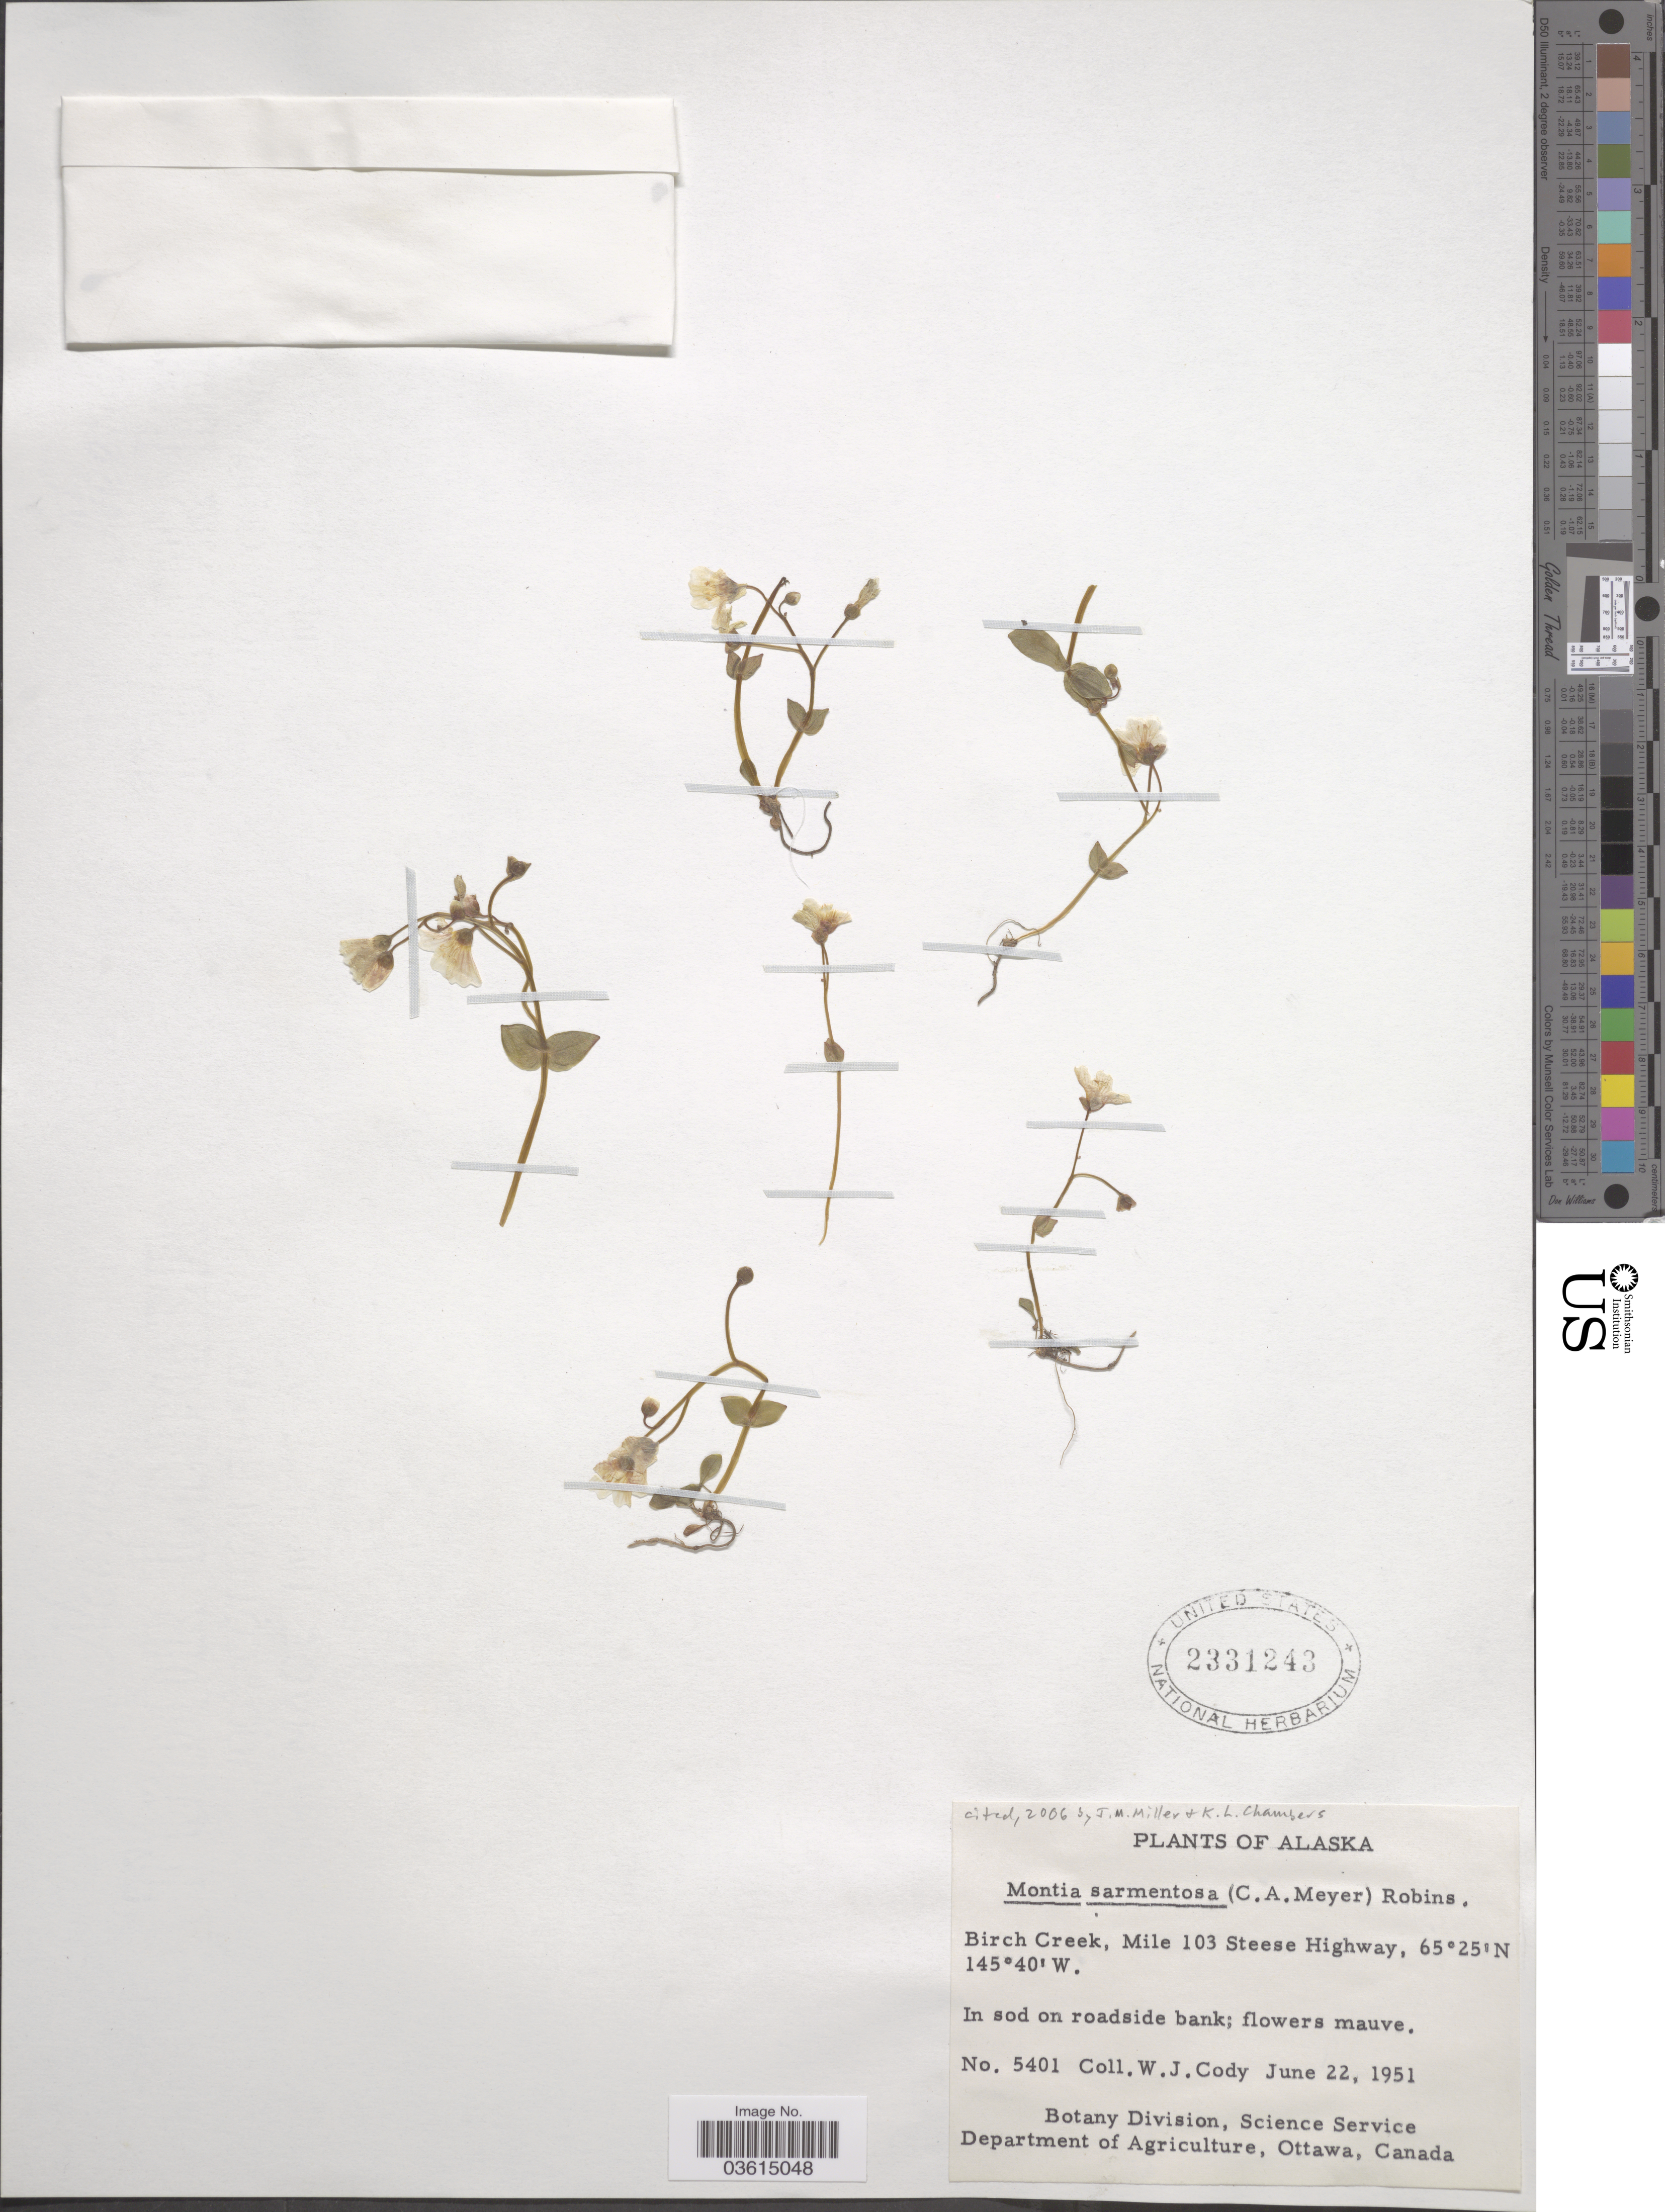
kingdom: Plantae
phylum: Tracheophyta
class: Magnoliopsida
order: Caryophyllales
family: Montiaceae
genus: Claytonia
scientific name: Claytonia sarmentosa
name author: C.A. Mey.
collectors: W. Cody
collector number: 5401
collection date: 1951-06-22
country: United States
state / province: Alaska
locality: Birch Creek, Mile 103 Steese Highway.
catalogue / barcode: US 2331243